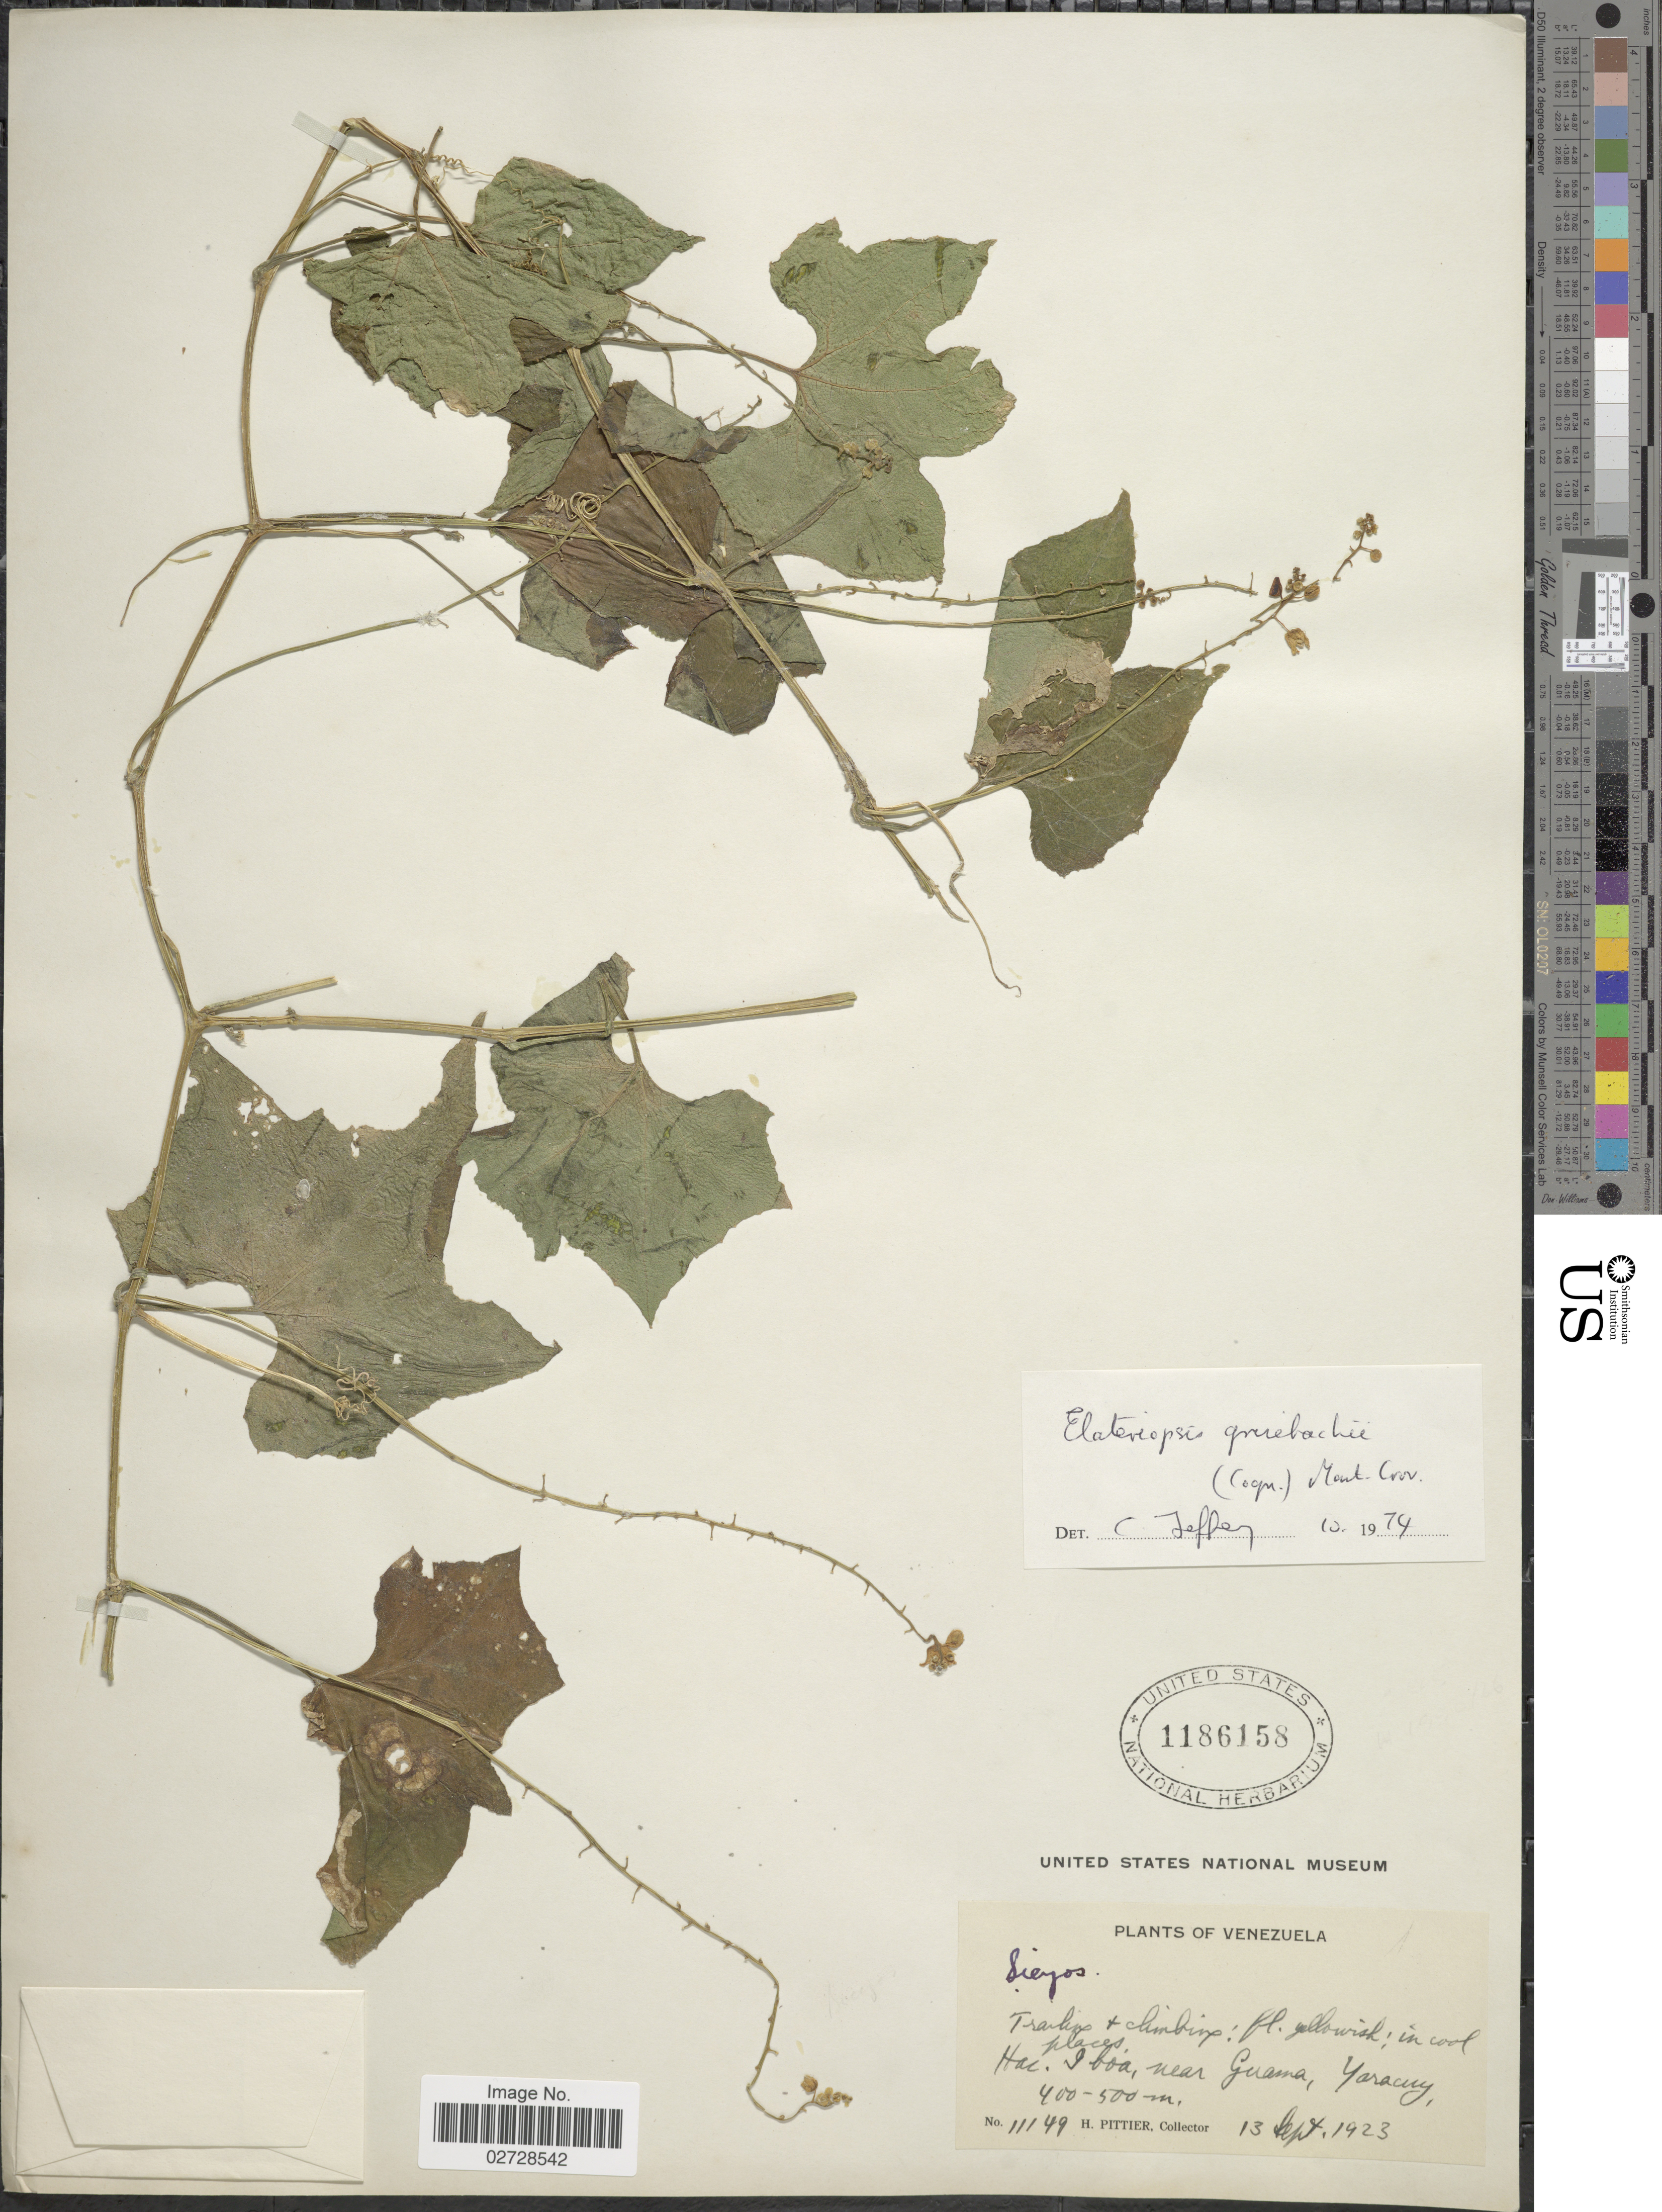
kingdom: Plantae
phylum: Tracheophyta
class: Magnoliopsida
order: Cucurbitales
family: Cucurbitaceae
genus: Hanburia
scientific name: Hanburia grisebachii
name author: (Cogn.) H. Schaef. & S.S. Renner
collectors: H. F. Pittier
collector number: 11149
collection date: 1923-09-13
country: Venezuela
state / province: Yaracuy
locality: Hac. Iboa, near Guama.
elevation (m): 400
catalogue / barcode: US 1186158